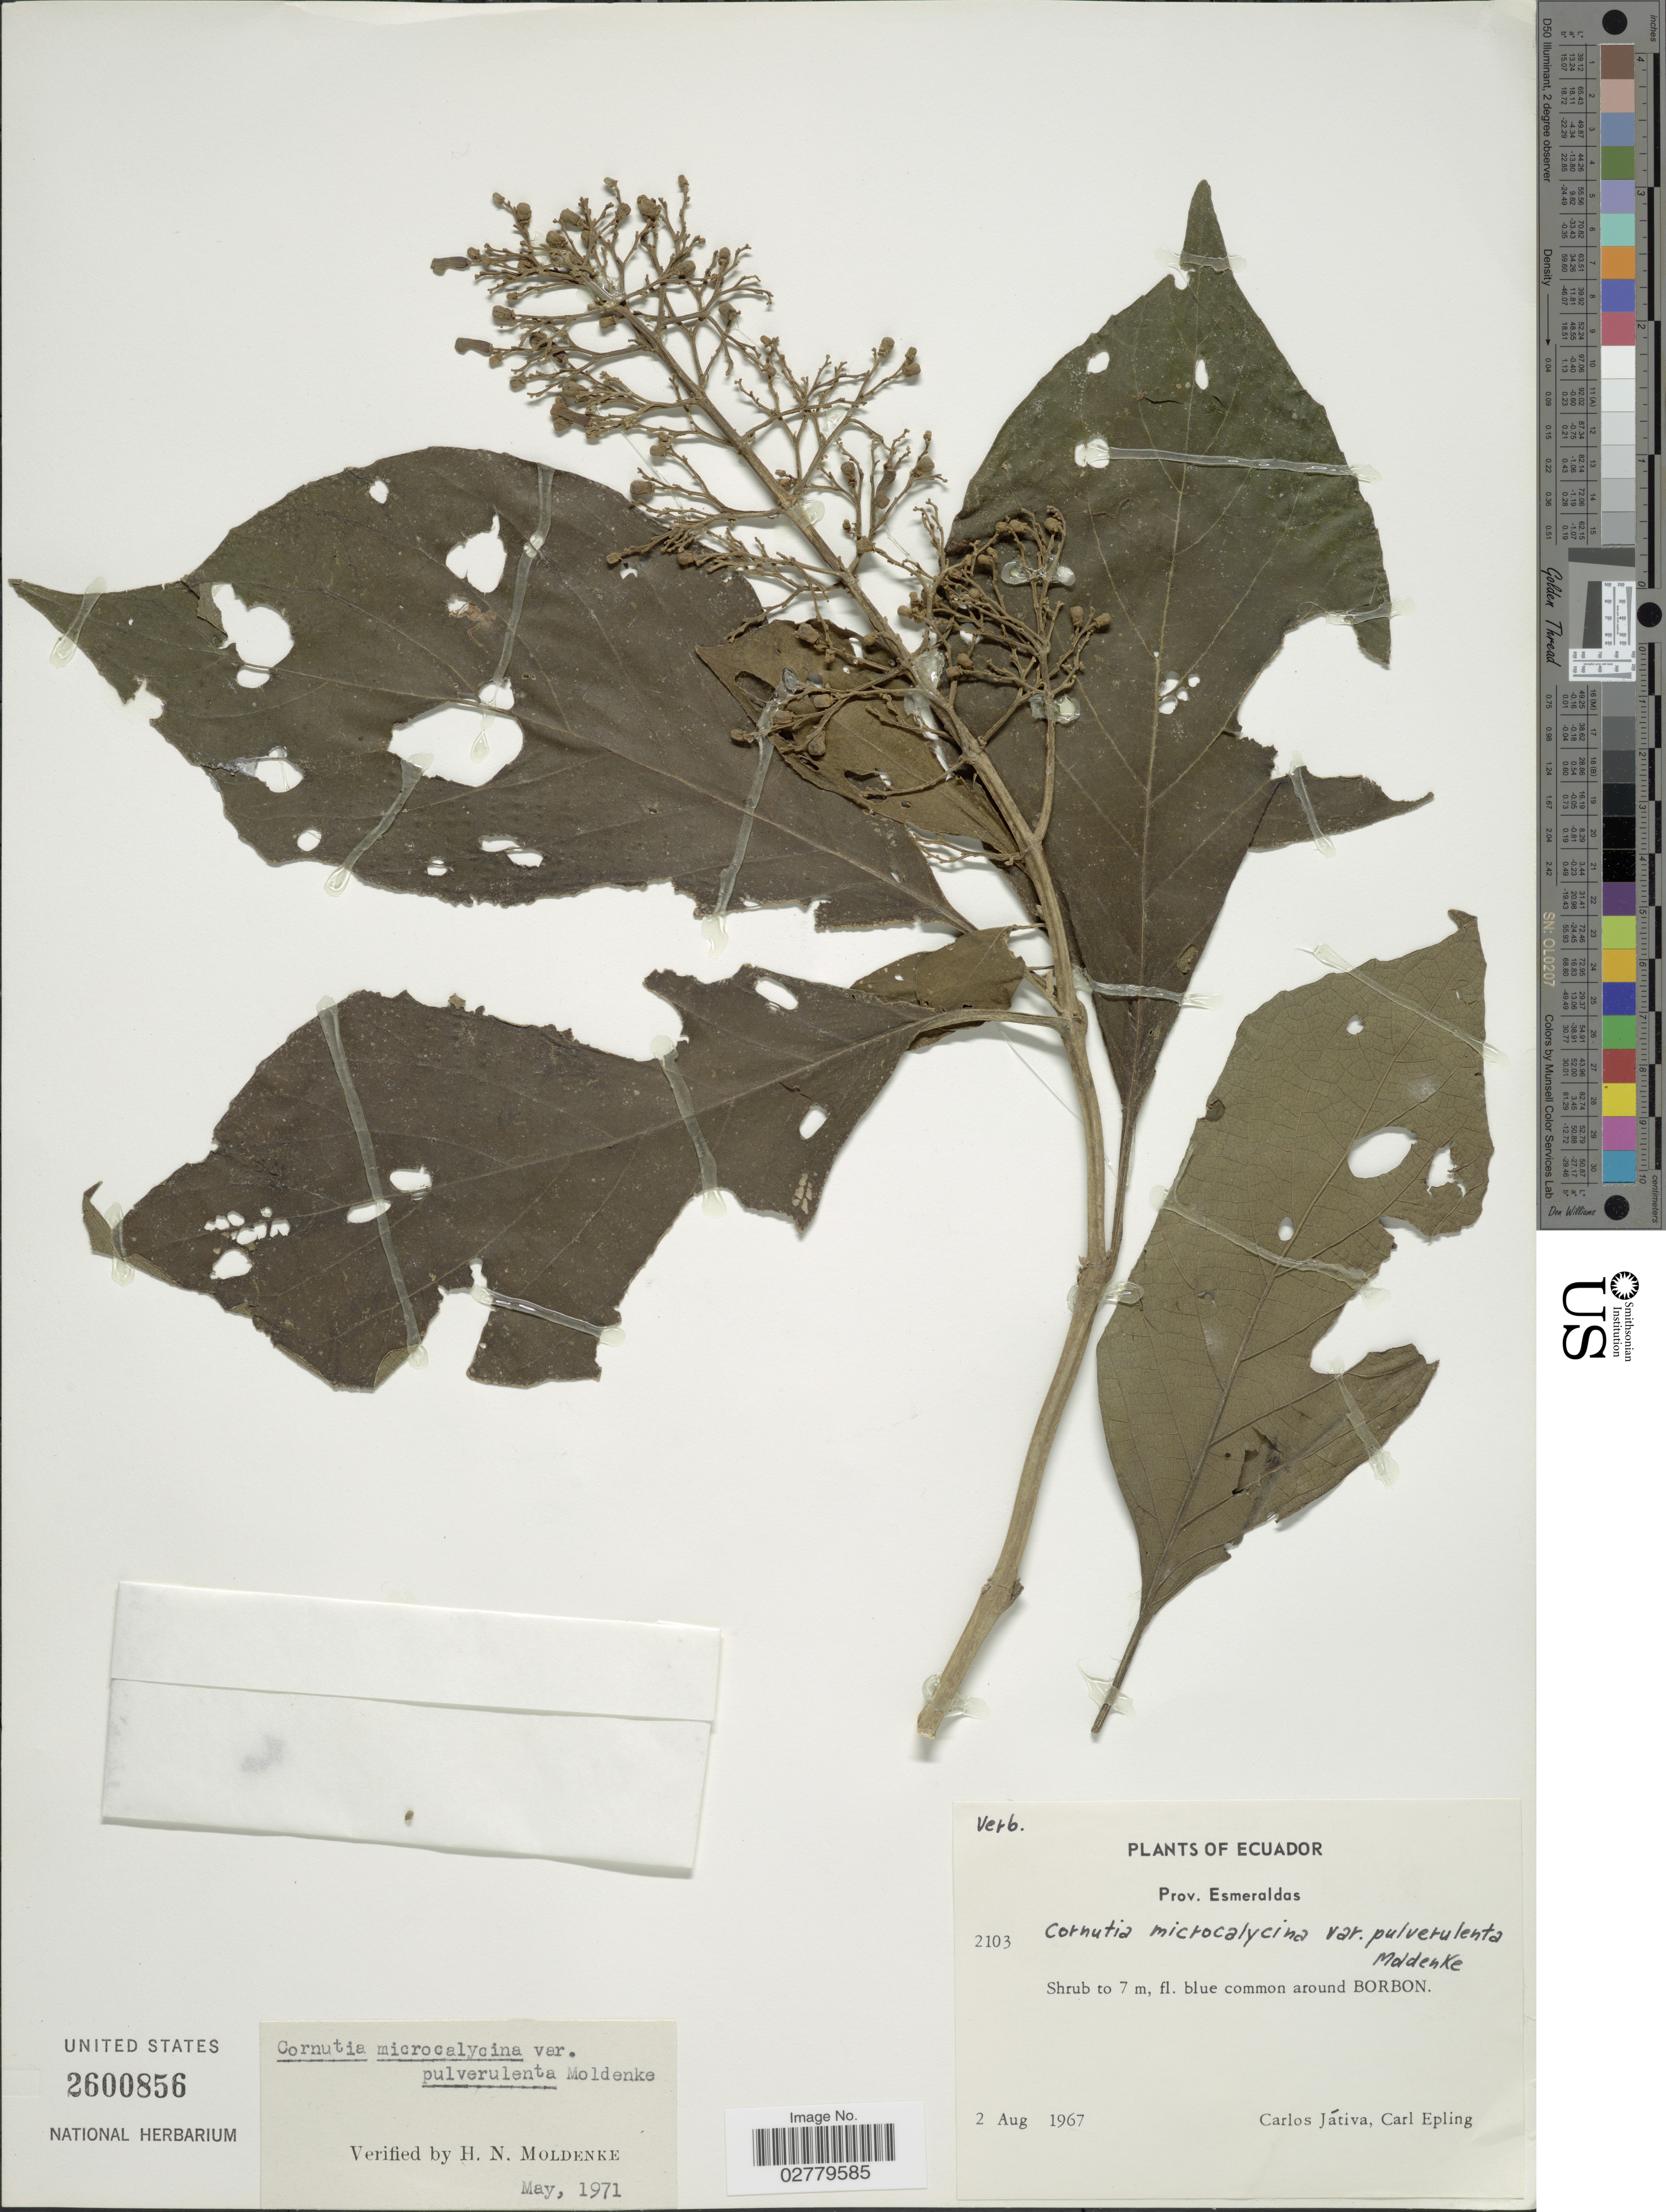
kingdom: Plantae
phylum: Tracheophyta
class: Magnoliopsida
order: Lamiales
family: Lamiaceae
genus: Cornutia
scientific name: Cornutia microcalycina var. pulverulenta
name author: Moldenke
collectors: C. D. Játiva & C. C. Epling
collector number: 2103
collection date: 1967-08-02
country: Ecuador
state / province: Esmeraldas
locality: Around Borbon.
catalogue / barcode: US 2600856